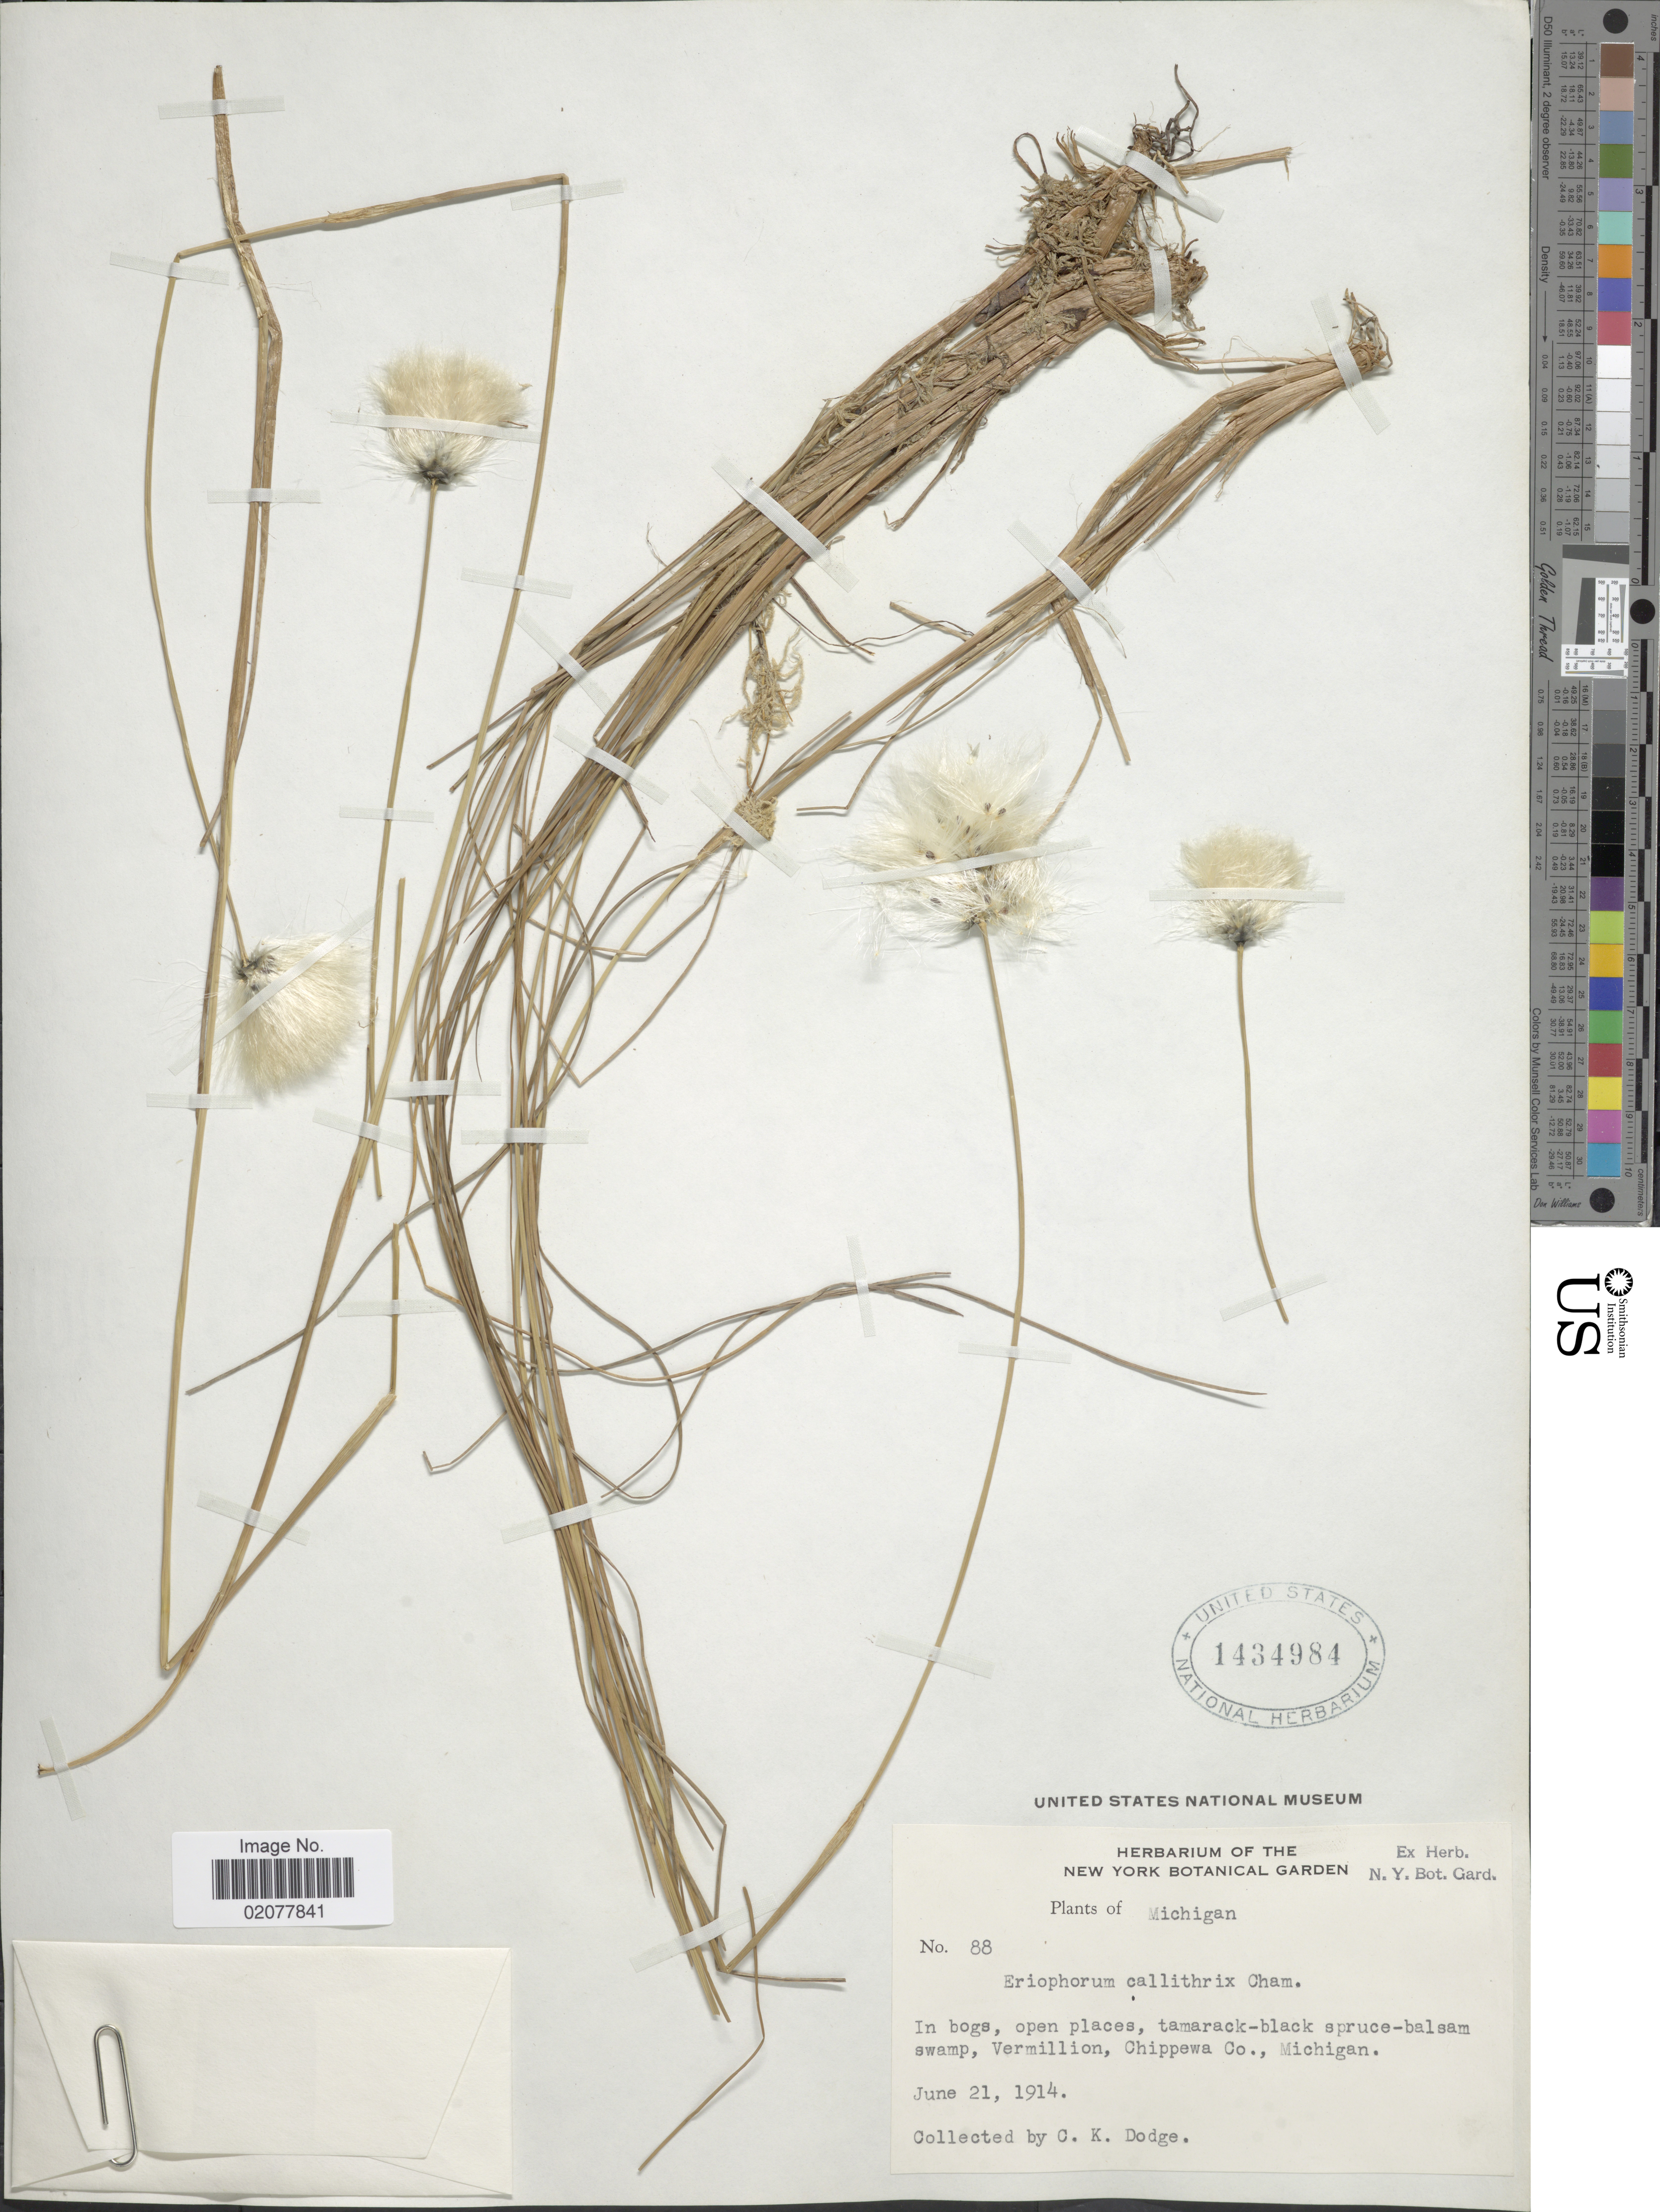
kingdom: Plantae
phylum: Tracheophyta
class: Liliopsida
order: Poales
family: Cyperaceae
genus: Eriophorum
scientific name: Eriophorum spissum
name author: Fernald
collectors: C. Dodge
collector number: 88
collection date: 1914-06-21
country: United States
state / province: Michigan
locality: Vermillion, Chippewa Co.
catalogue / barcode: US 1434984